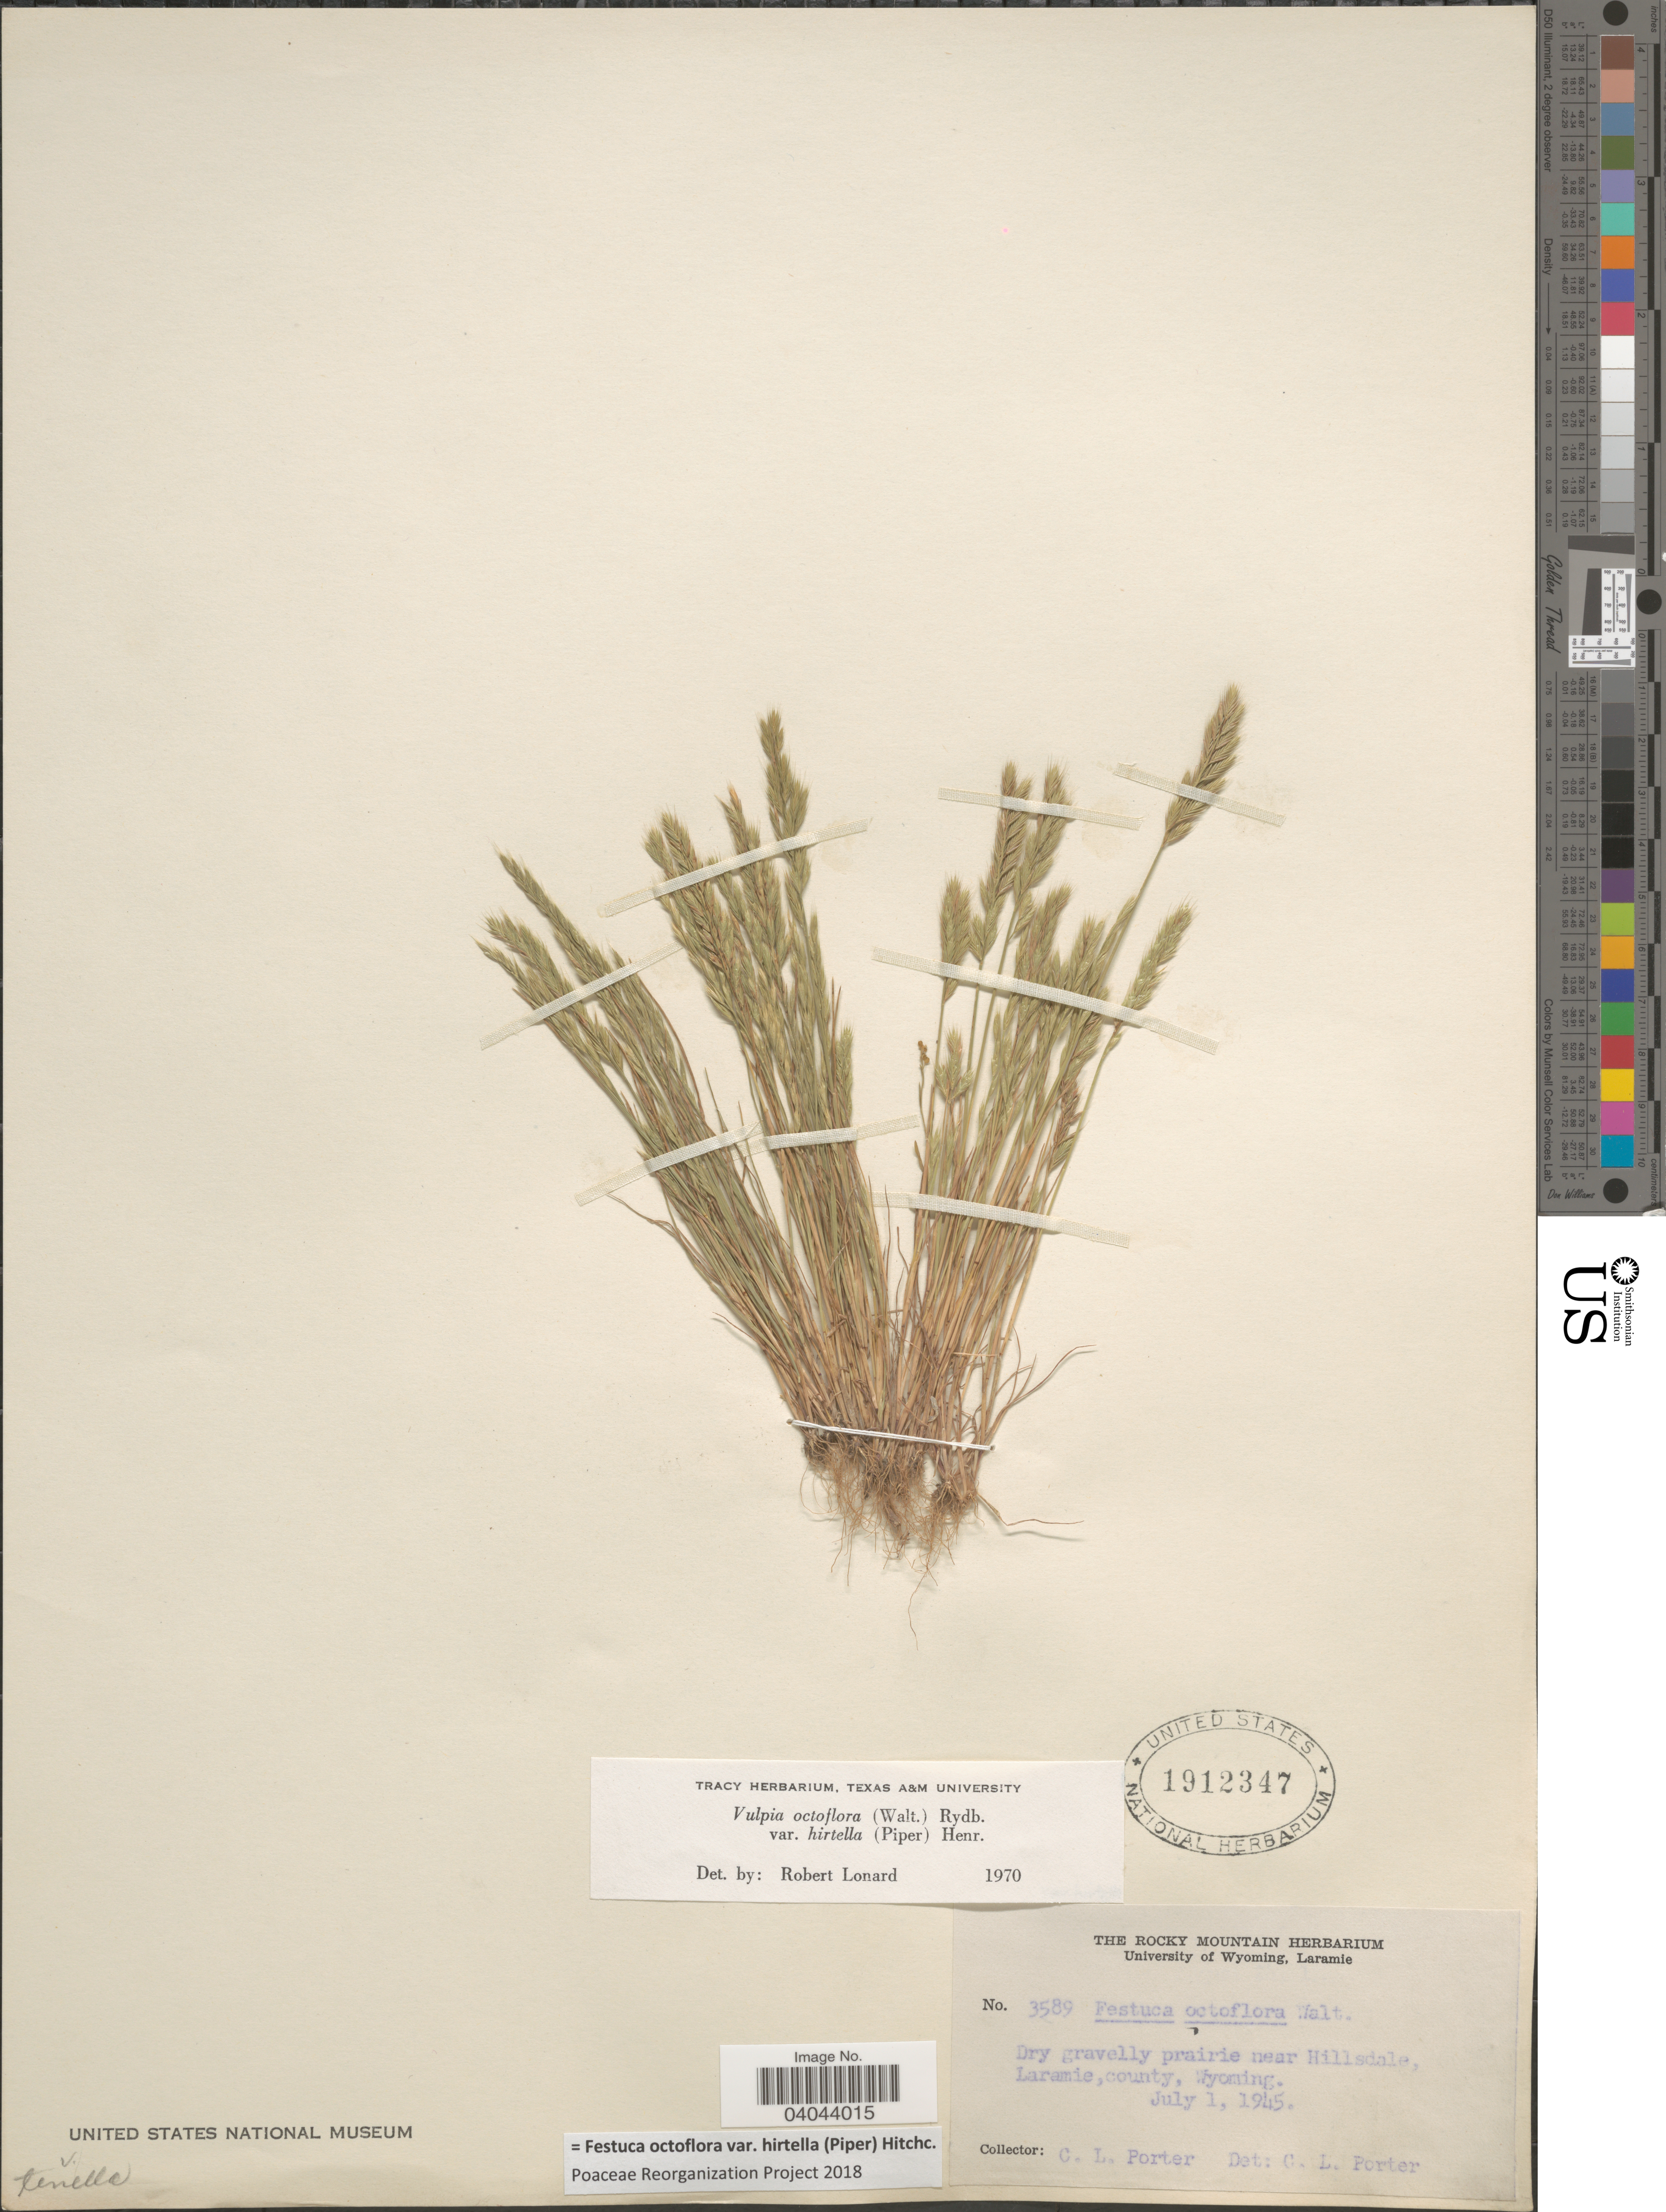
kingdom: Plantae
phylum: Tracheophyta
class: Liliopsida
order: Poales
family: Poaceae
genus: Festuca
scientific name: Festuca octoflora var. hirtella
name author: Piper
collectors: C. L. Porter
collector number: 3589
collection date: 1945-07-01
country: United States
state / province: Wyoming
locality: Dry gravelly prairie near Hillsdale, Laramie, county.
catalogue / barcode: US 1912347